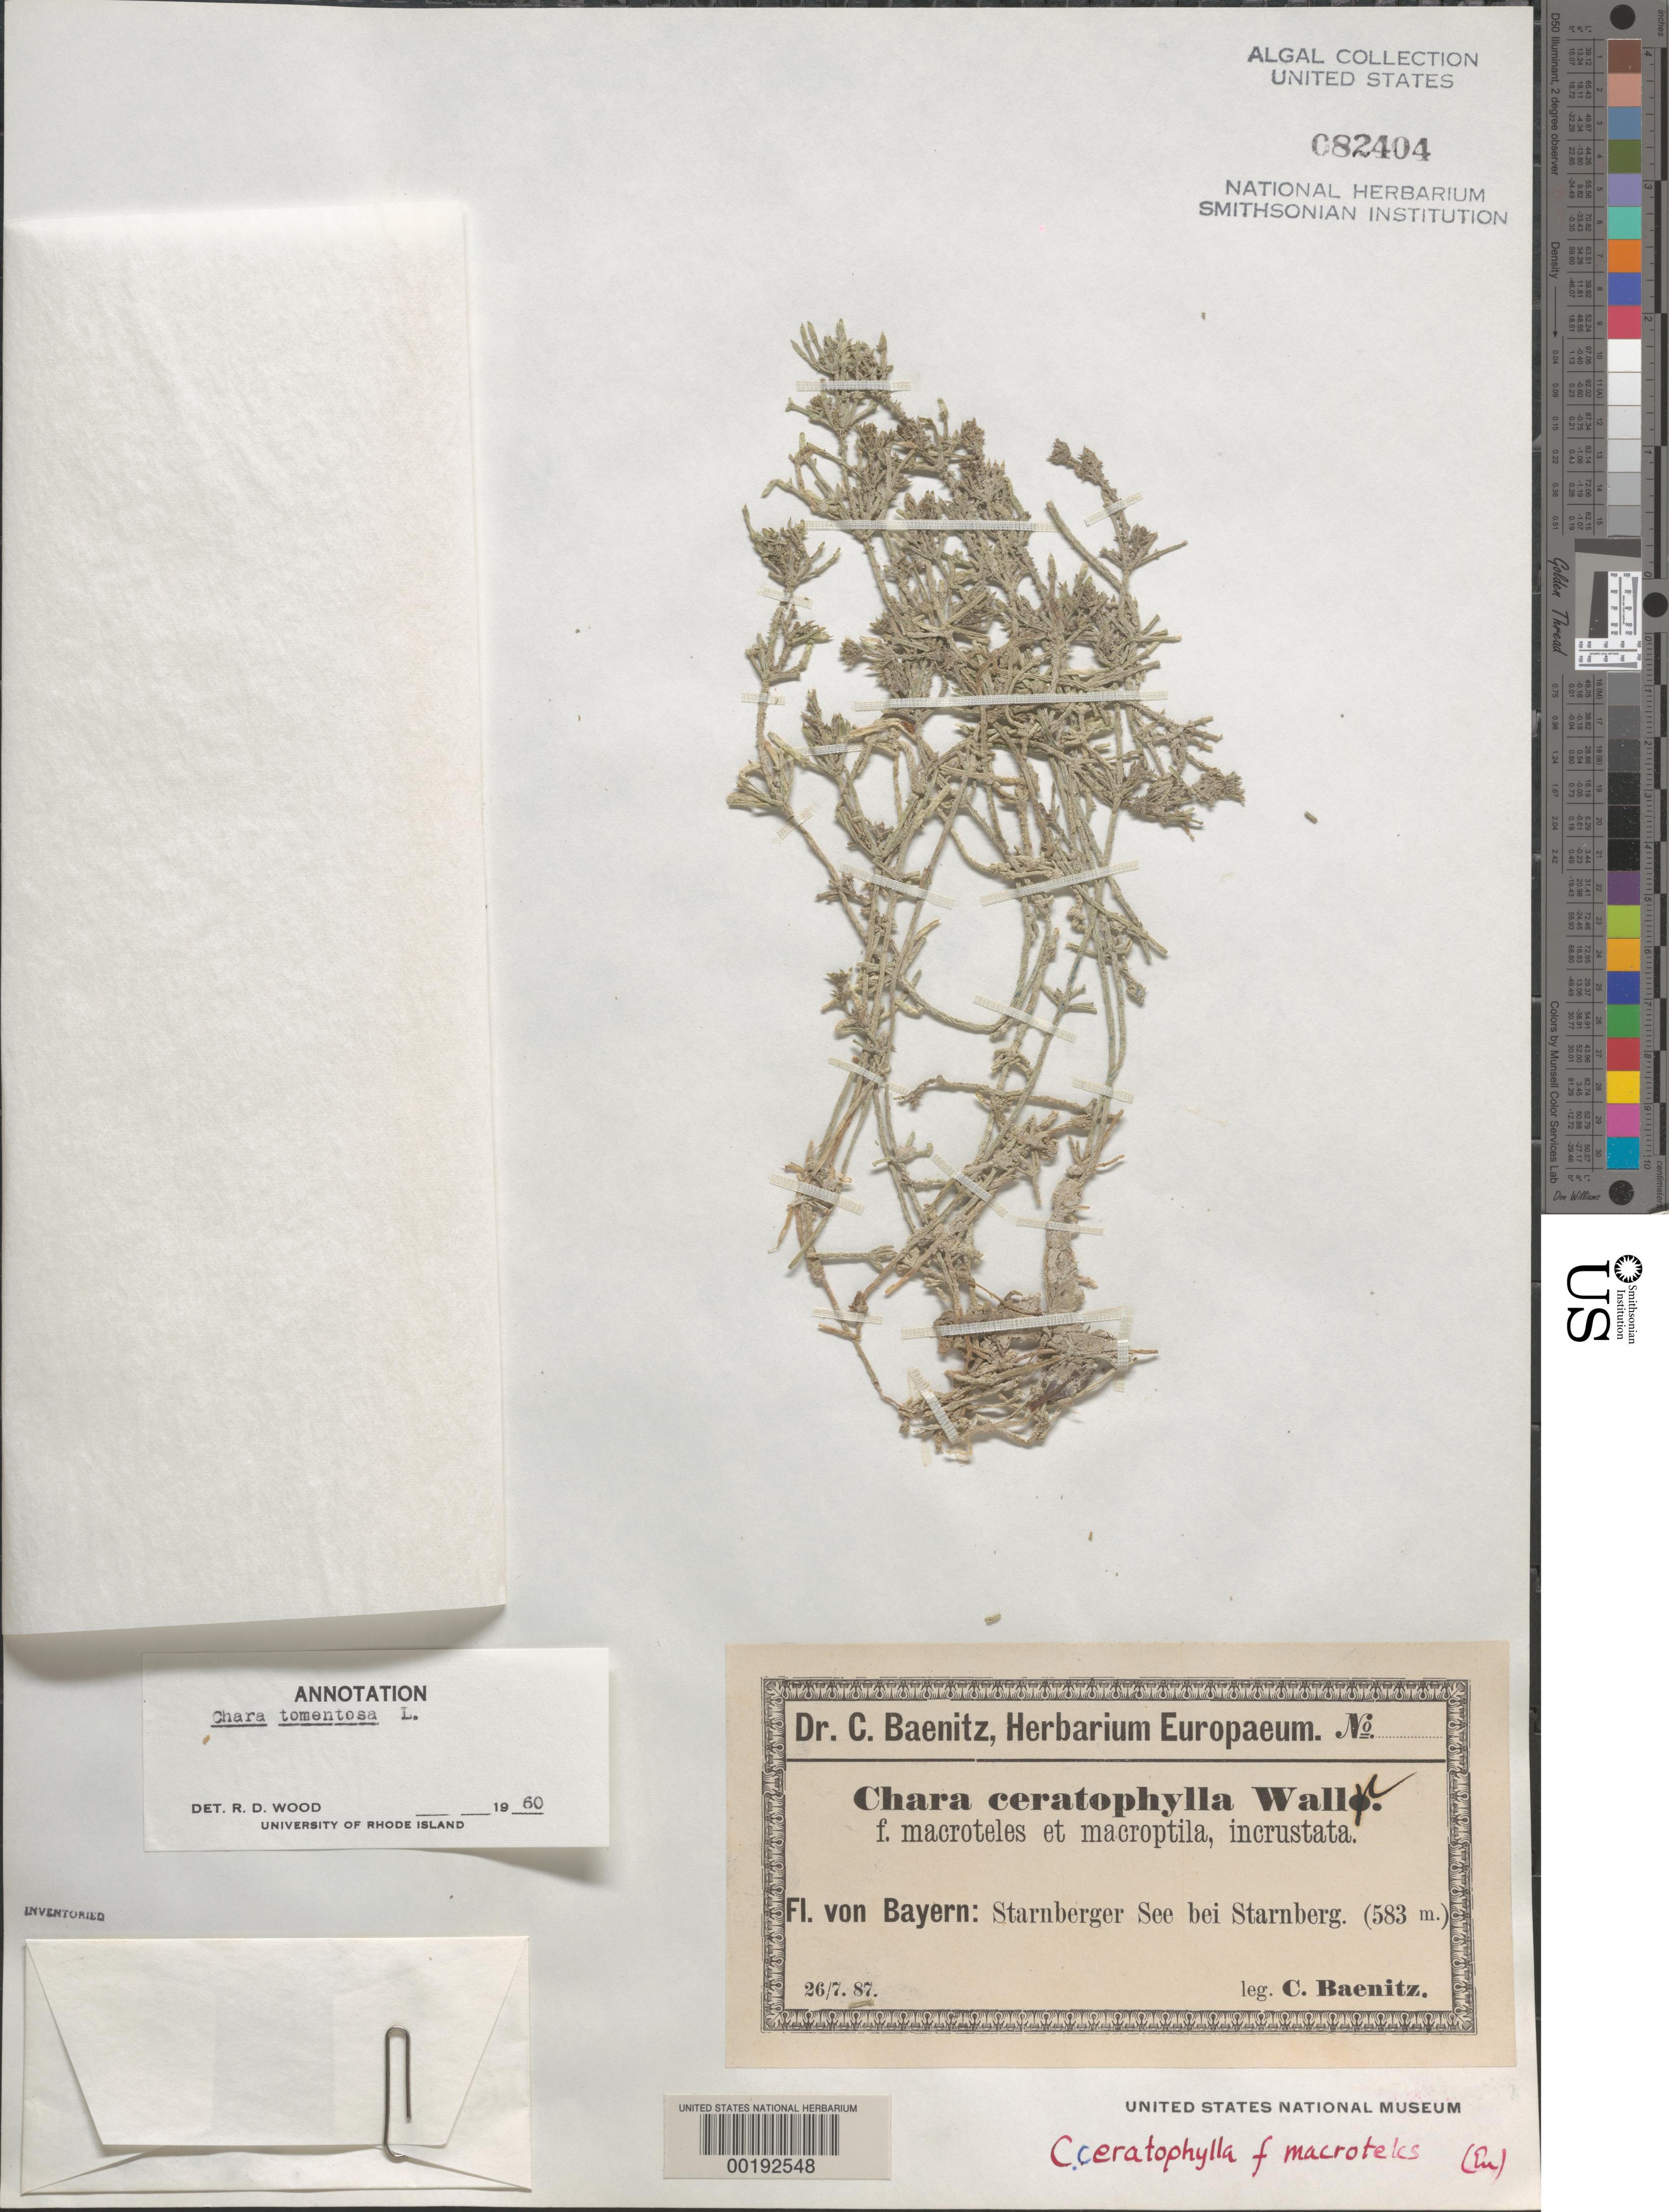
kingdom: Plantae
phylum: Charophyta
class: Charophyceae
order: Charales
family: Characeae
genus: Chara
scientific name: Chara tomentosa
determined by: Wood, R. D.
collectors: C. G. Baenitz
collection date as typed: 26 Jul 1887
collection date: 1887-07-26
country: Germany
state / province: Bayern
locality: Starnberger see, near starnberg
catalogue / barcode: US 82404